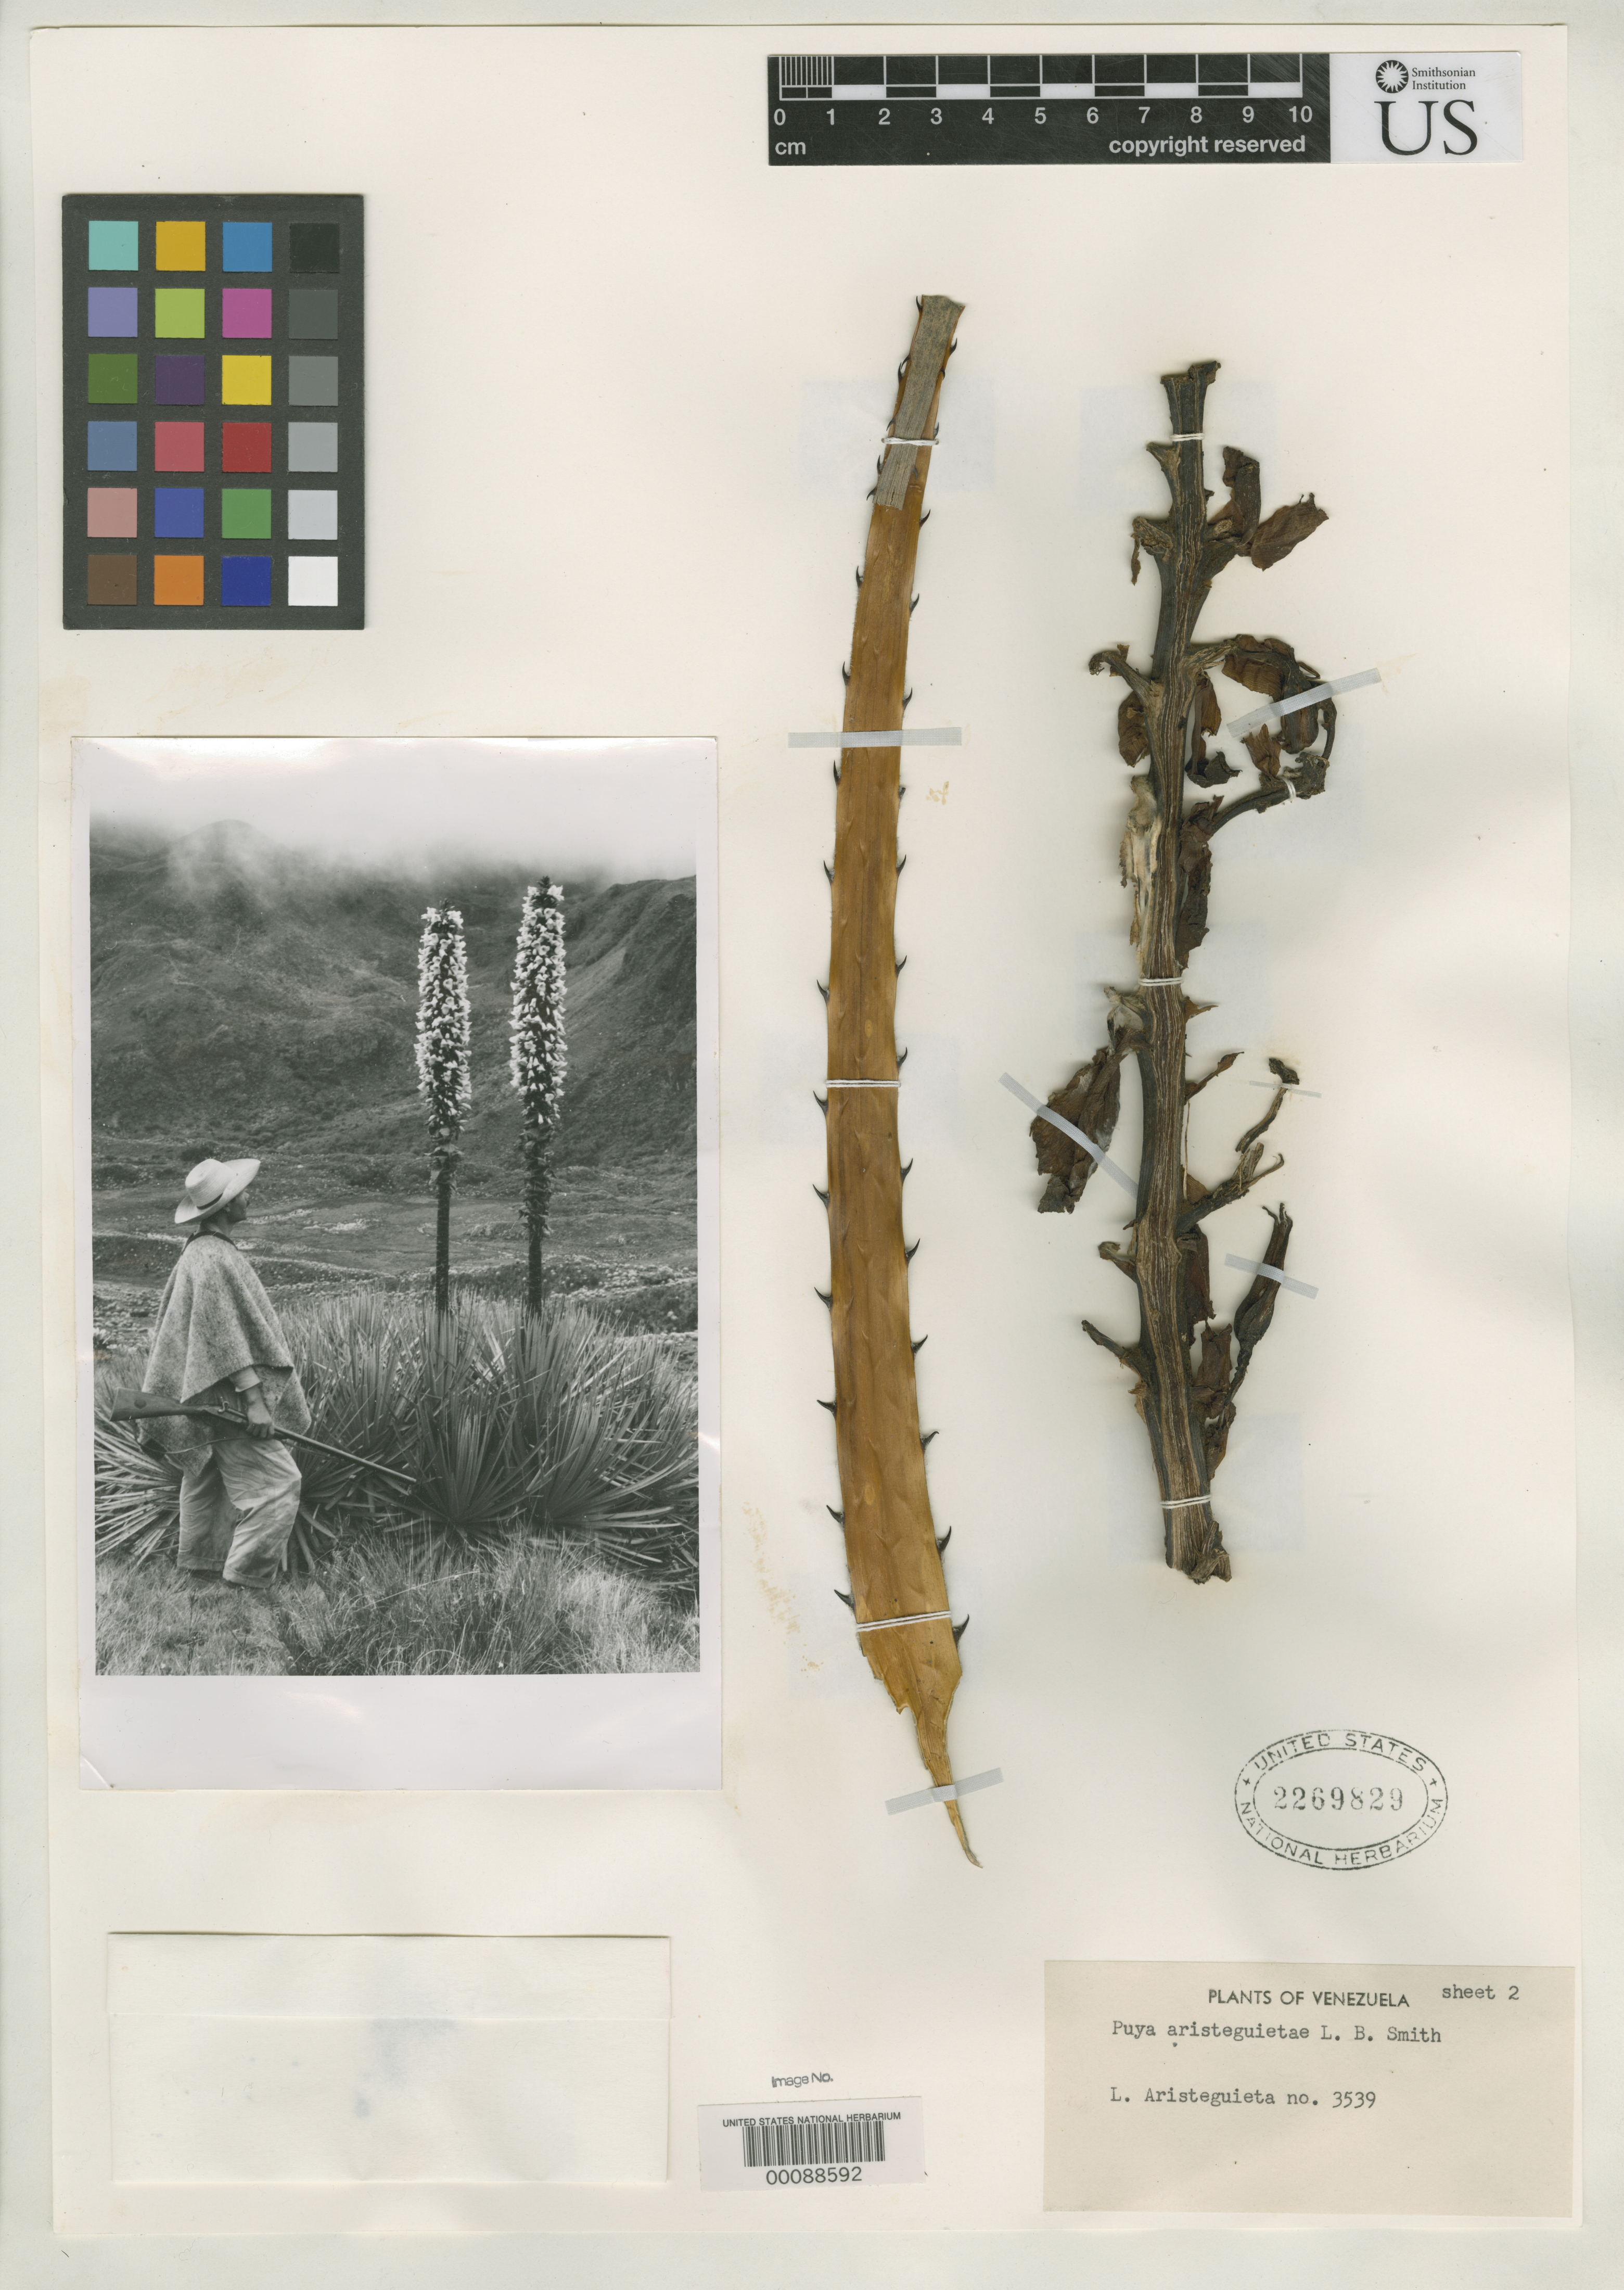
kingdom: Plantae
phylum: Tracheophyta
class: Liliopsida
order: Poales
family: Bromeliaceae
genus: Puya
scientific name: Puya aristeguietae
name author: L.B. Sm.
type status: Holotype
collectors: L. Aristeguieta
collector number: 3539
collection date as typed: Aug 1958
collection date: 1958-08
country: Venezuela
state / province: Trujillo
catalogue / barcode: US 2269829